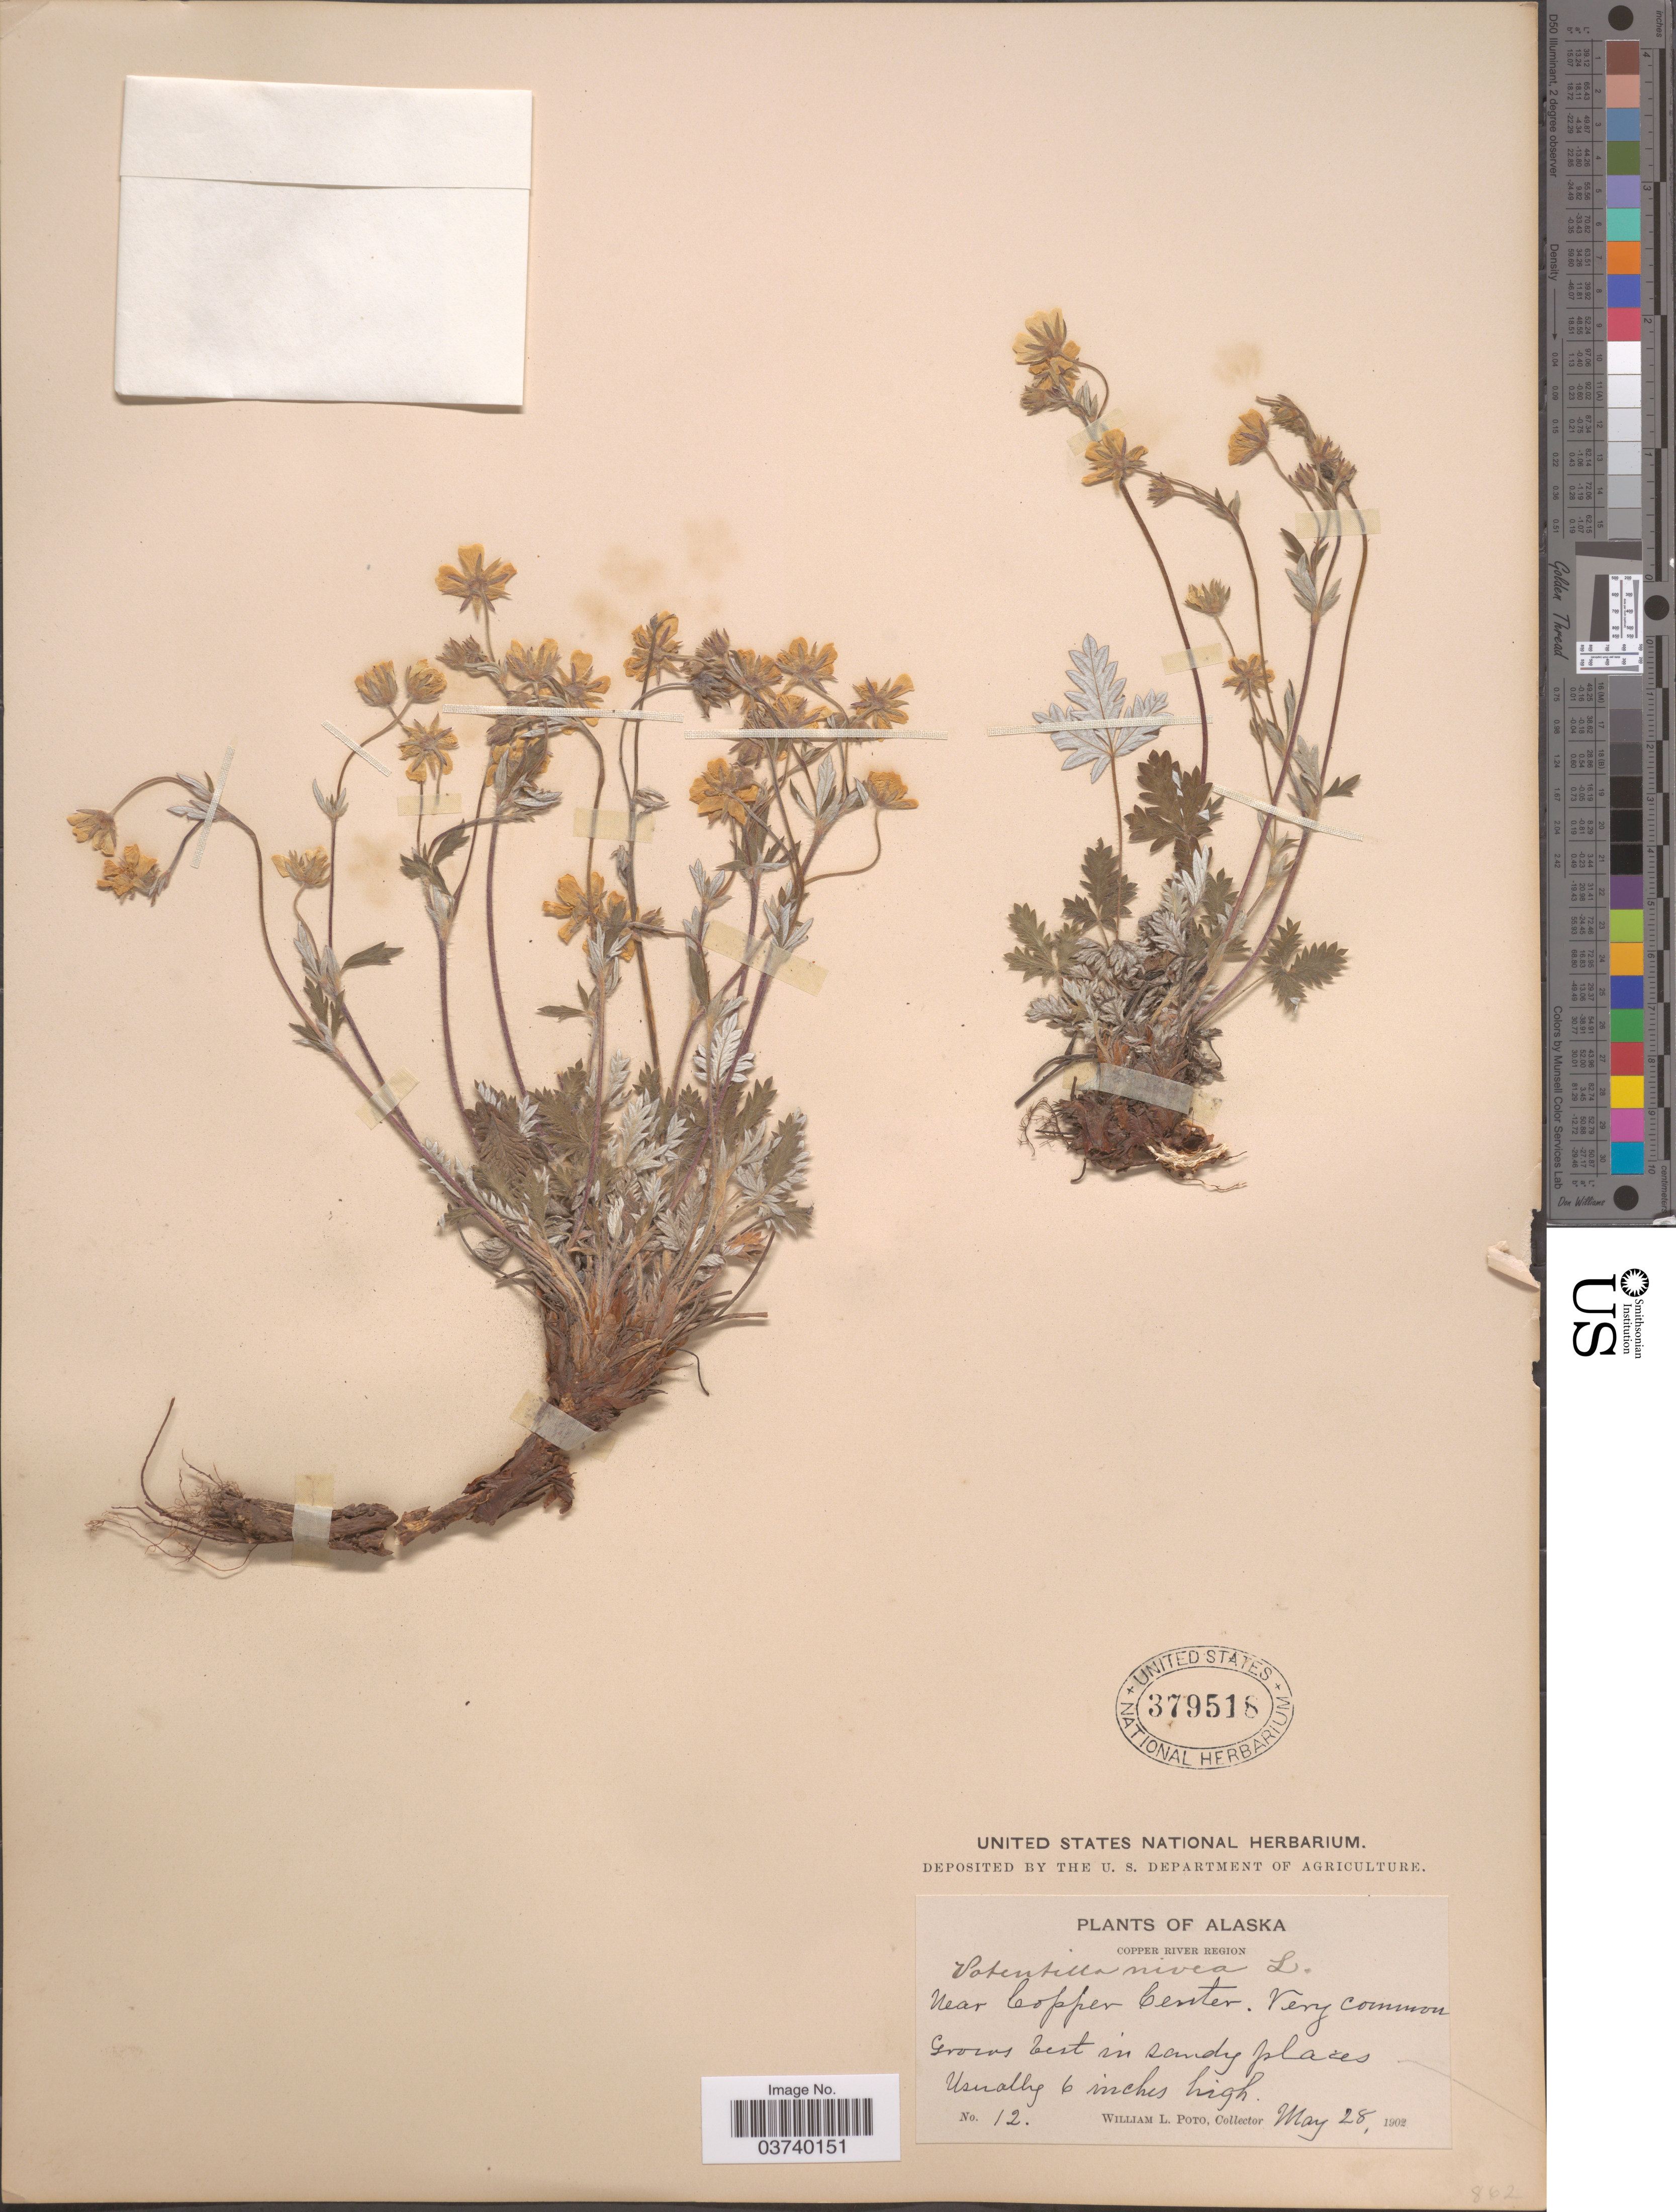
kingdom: Plantae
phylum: Tracheophyta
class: Magnoliopsida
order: Rosales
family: Rosaceae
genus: Potentilla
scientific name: Potentilla nivea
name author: L.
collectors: W. Poto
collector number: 12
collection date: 1902-05-28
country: United States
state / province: Alaska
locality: Copper River Region. Near Copper Center.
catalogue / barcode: US 379518